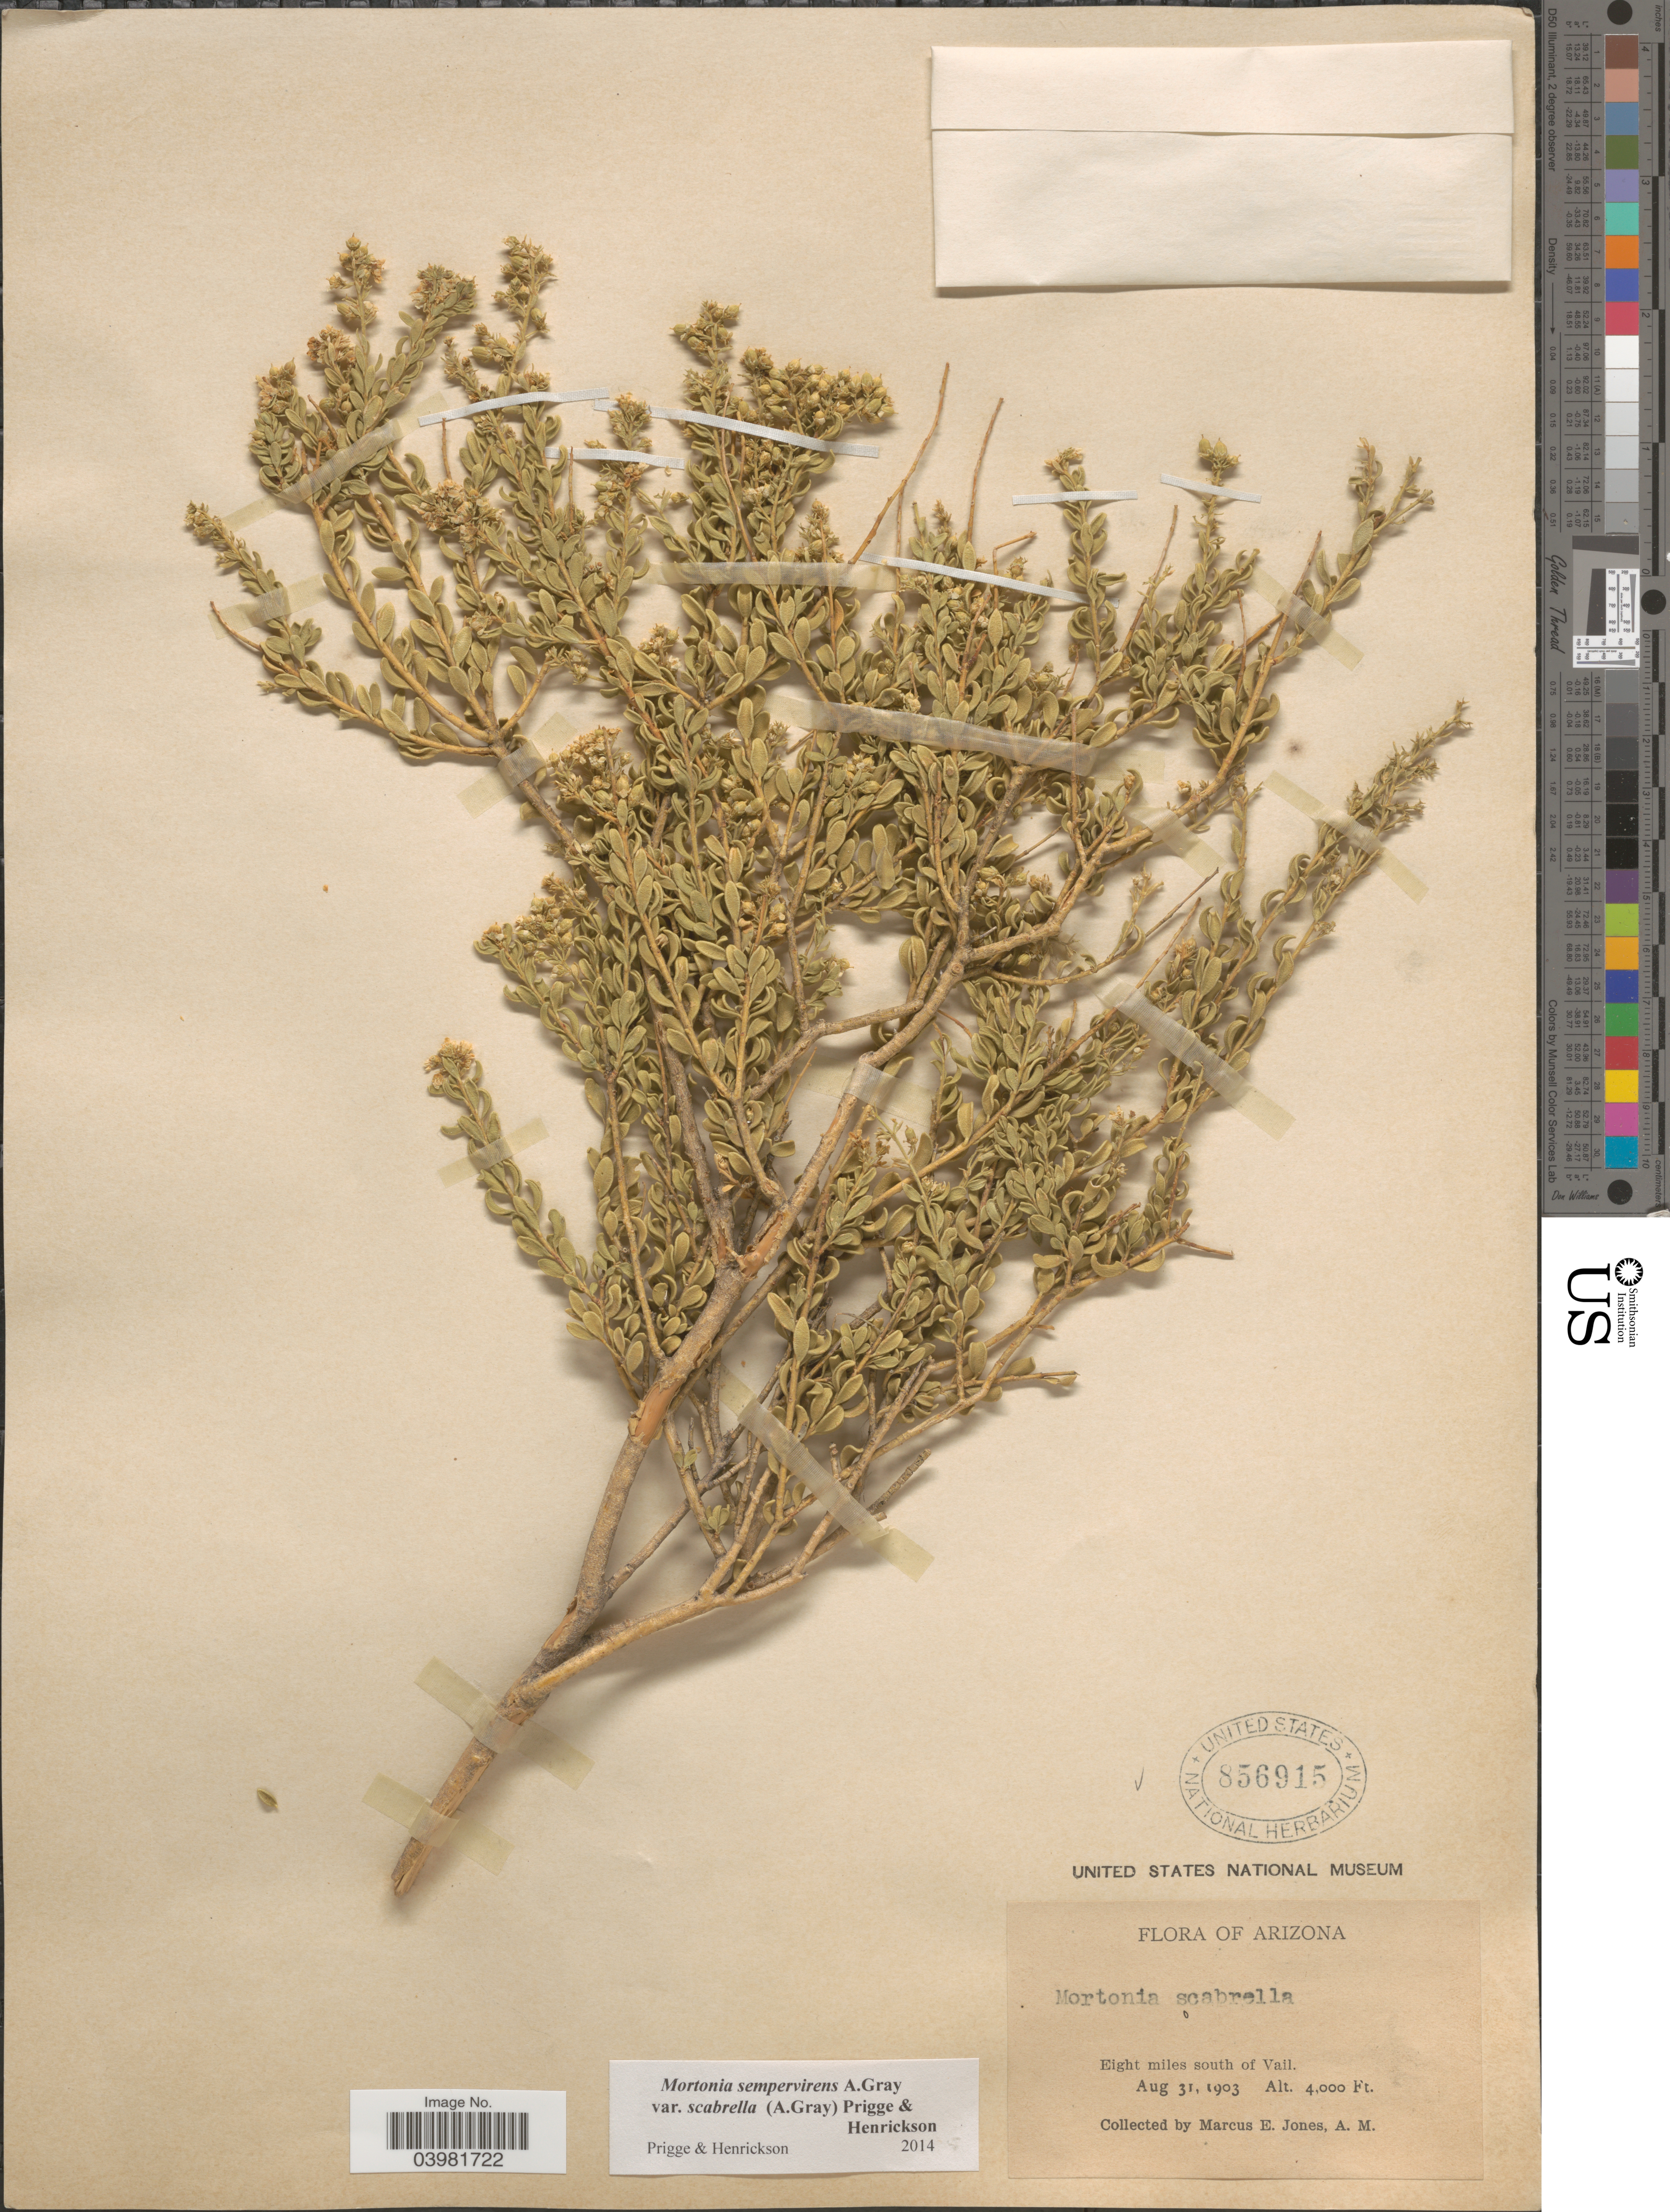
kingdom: Plantae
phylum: Tracheophyta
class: Magnoliopsida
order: Celastrales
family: Celastraceae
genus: Mortonia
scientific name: Mortonia scabrella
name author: A. Gray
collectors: M. E. Jones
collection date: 1903-08-31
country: United States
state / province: Arizona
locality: Eight miles south of Vail.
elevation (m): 1219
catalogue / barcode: US 856915